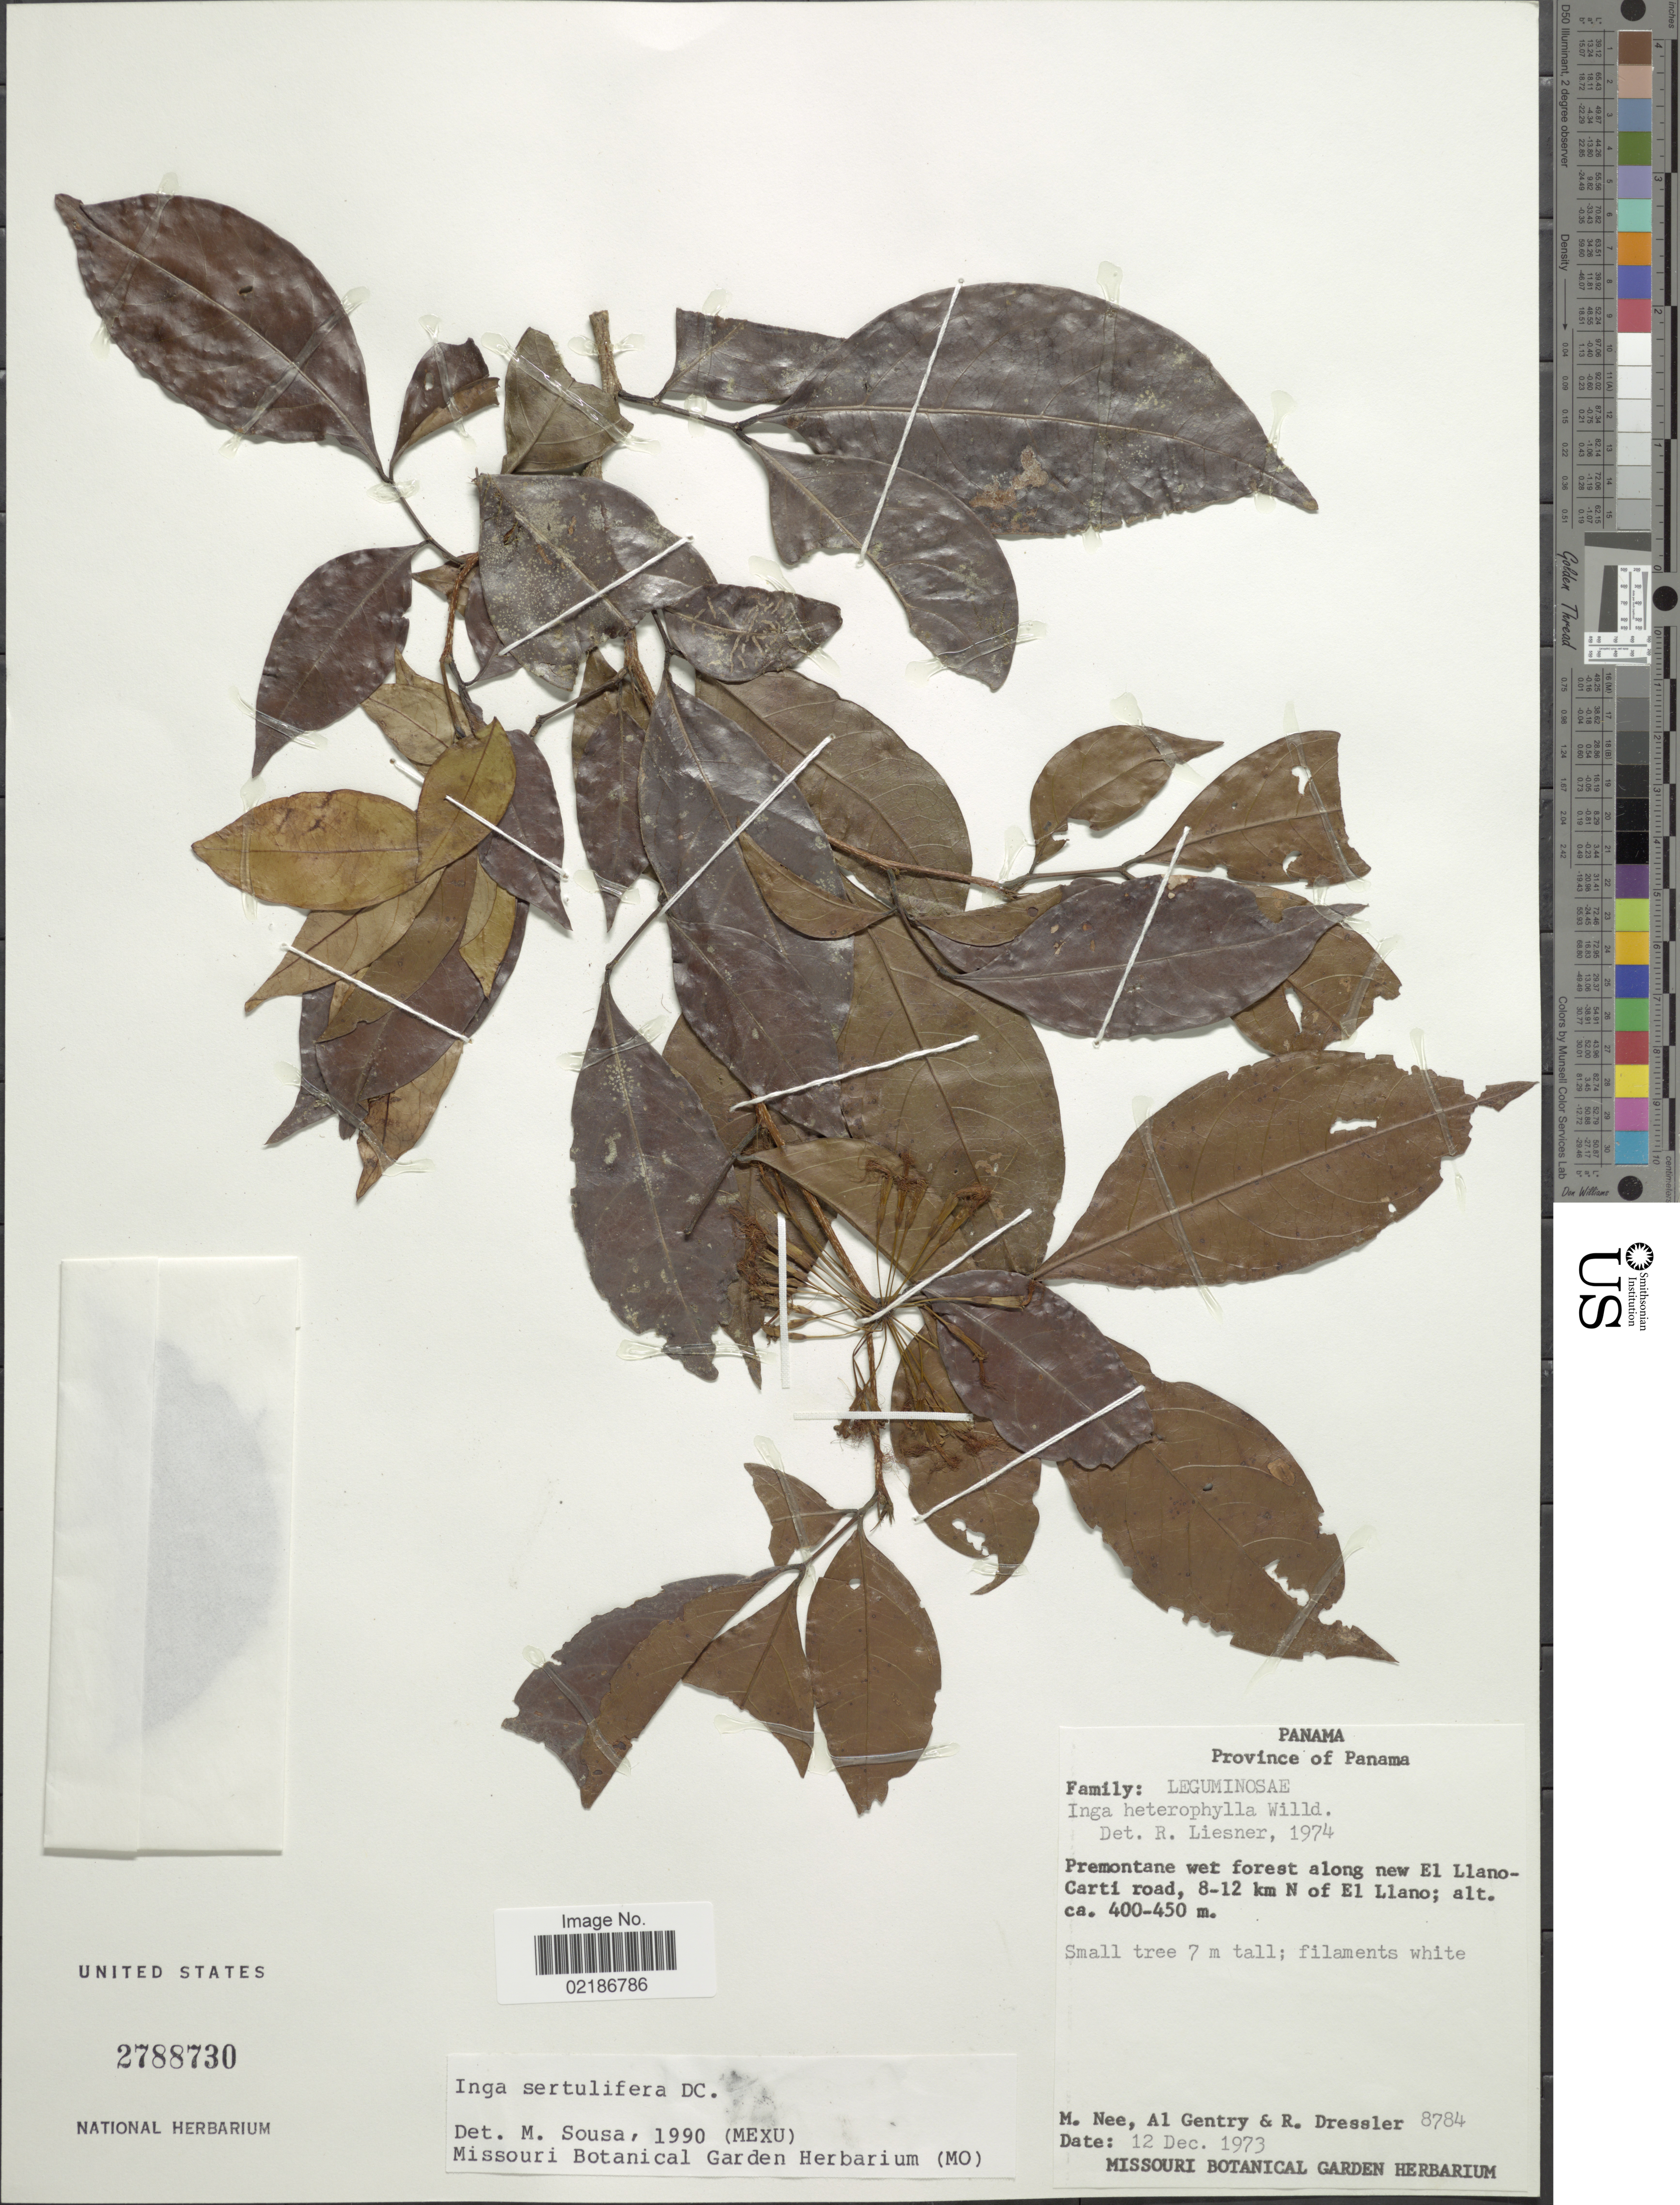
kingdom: Plantae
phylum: Tracheophyta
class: Magnoliopsida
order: Fabales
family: Fabaceae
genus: Inga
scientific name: Inga sertulifera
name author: DC.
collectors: M. Nee, A. H. Gentry & R. Dressler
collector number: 8784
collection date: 1973-12-12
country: Panama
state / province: Panamá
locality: Along new El Llano-Carti road, 8-12 km N of El Llano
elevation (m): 400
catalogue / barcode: US 2788730